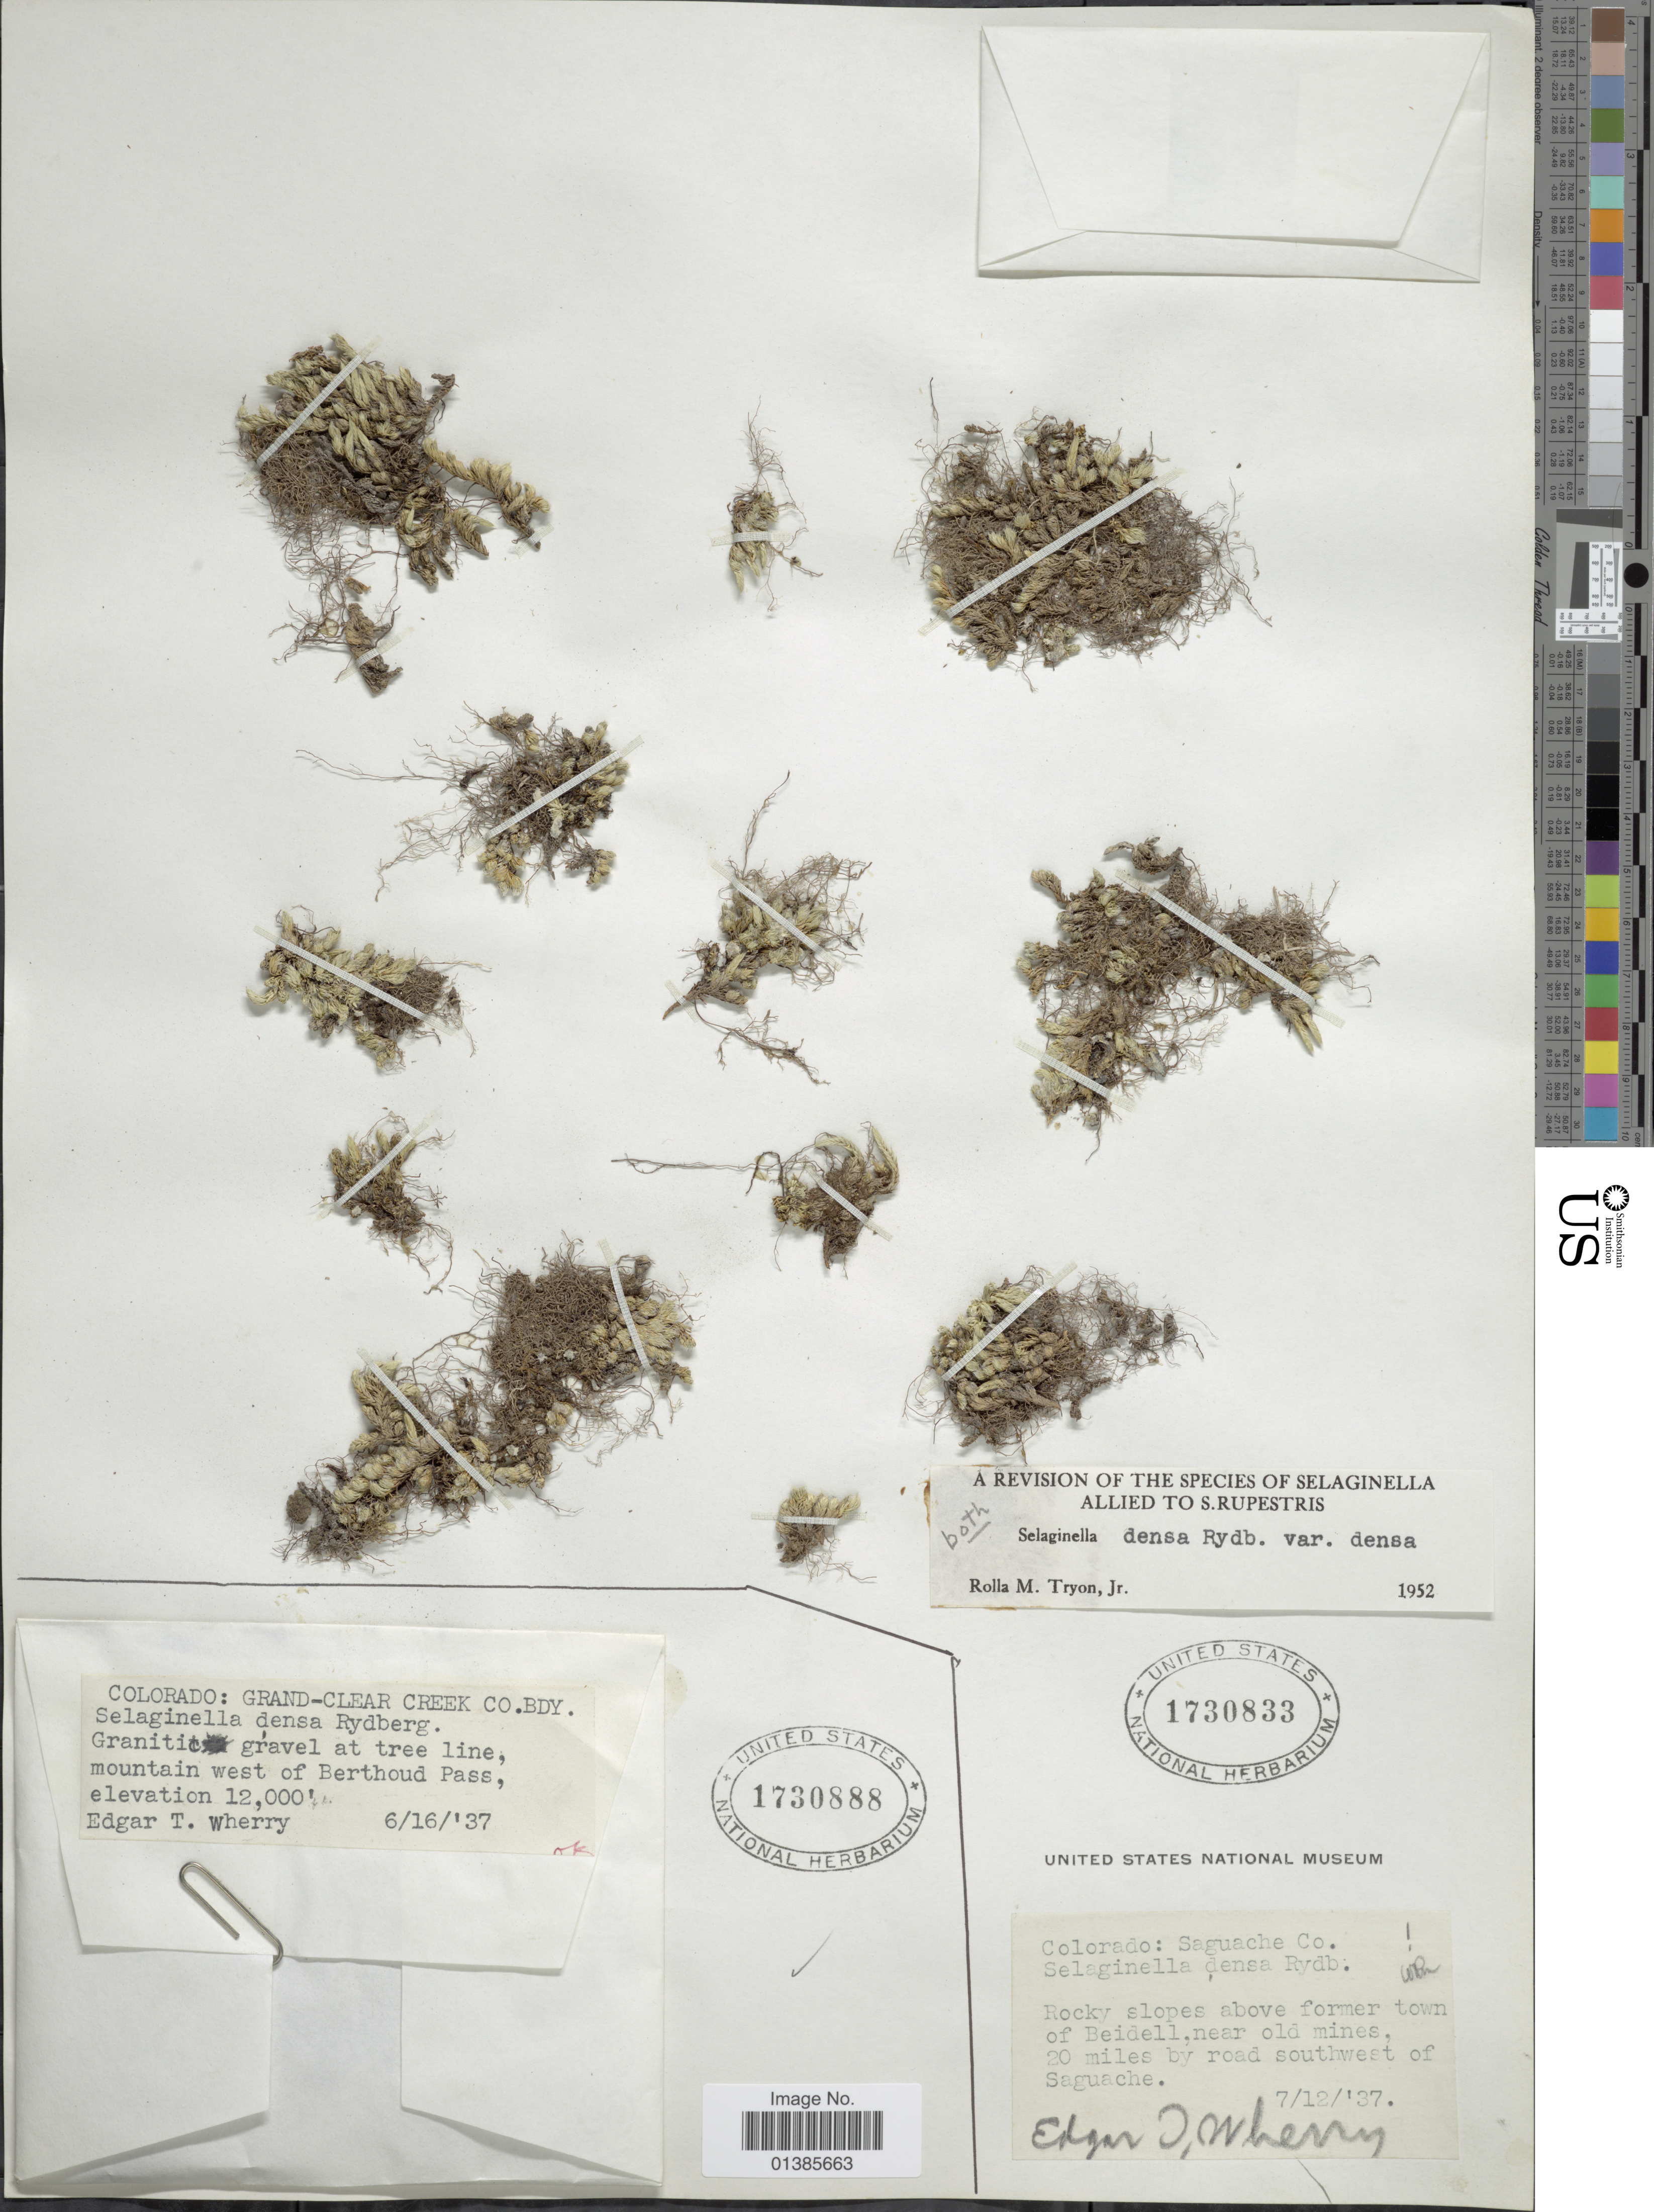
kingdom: Plantae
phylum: Tracheophyta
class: Lycopodiopsida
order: Selaginellales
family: Selaginellaceae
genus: Selaginella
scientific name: Selaginella densa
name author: Rydb.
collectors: E. T. Wherry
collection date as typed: Transcribed d/m/y: 7/12/37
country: United States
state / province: Colorado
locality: Saguache Co. Rocky slopes above former town of Beidell, near old mines, 20 miles by road southwest of Saguache.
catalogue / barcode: US 1730833